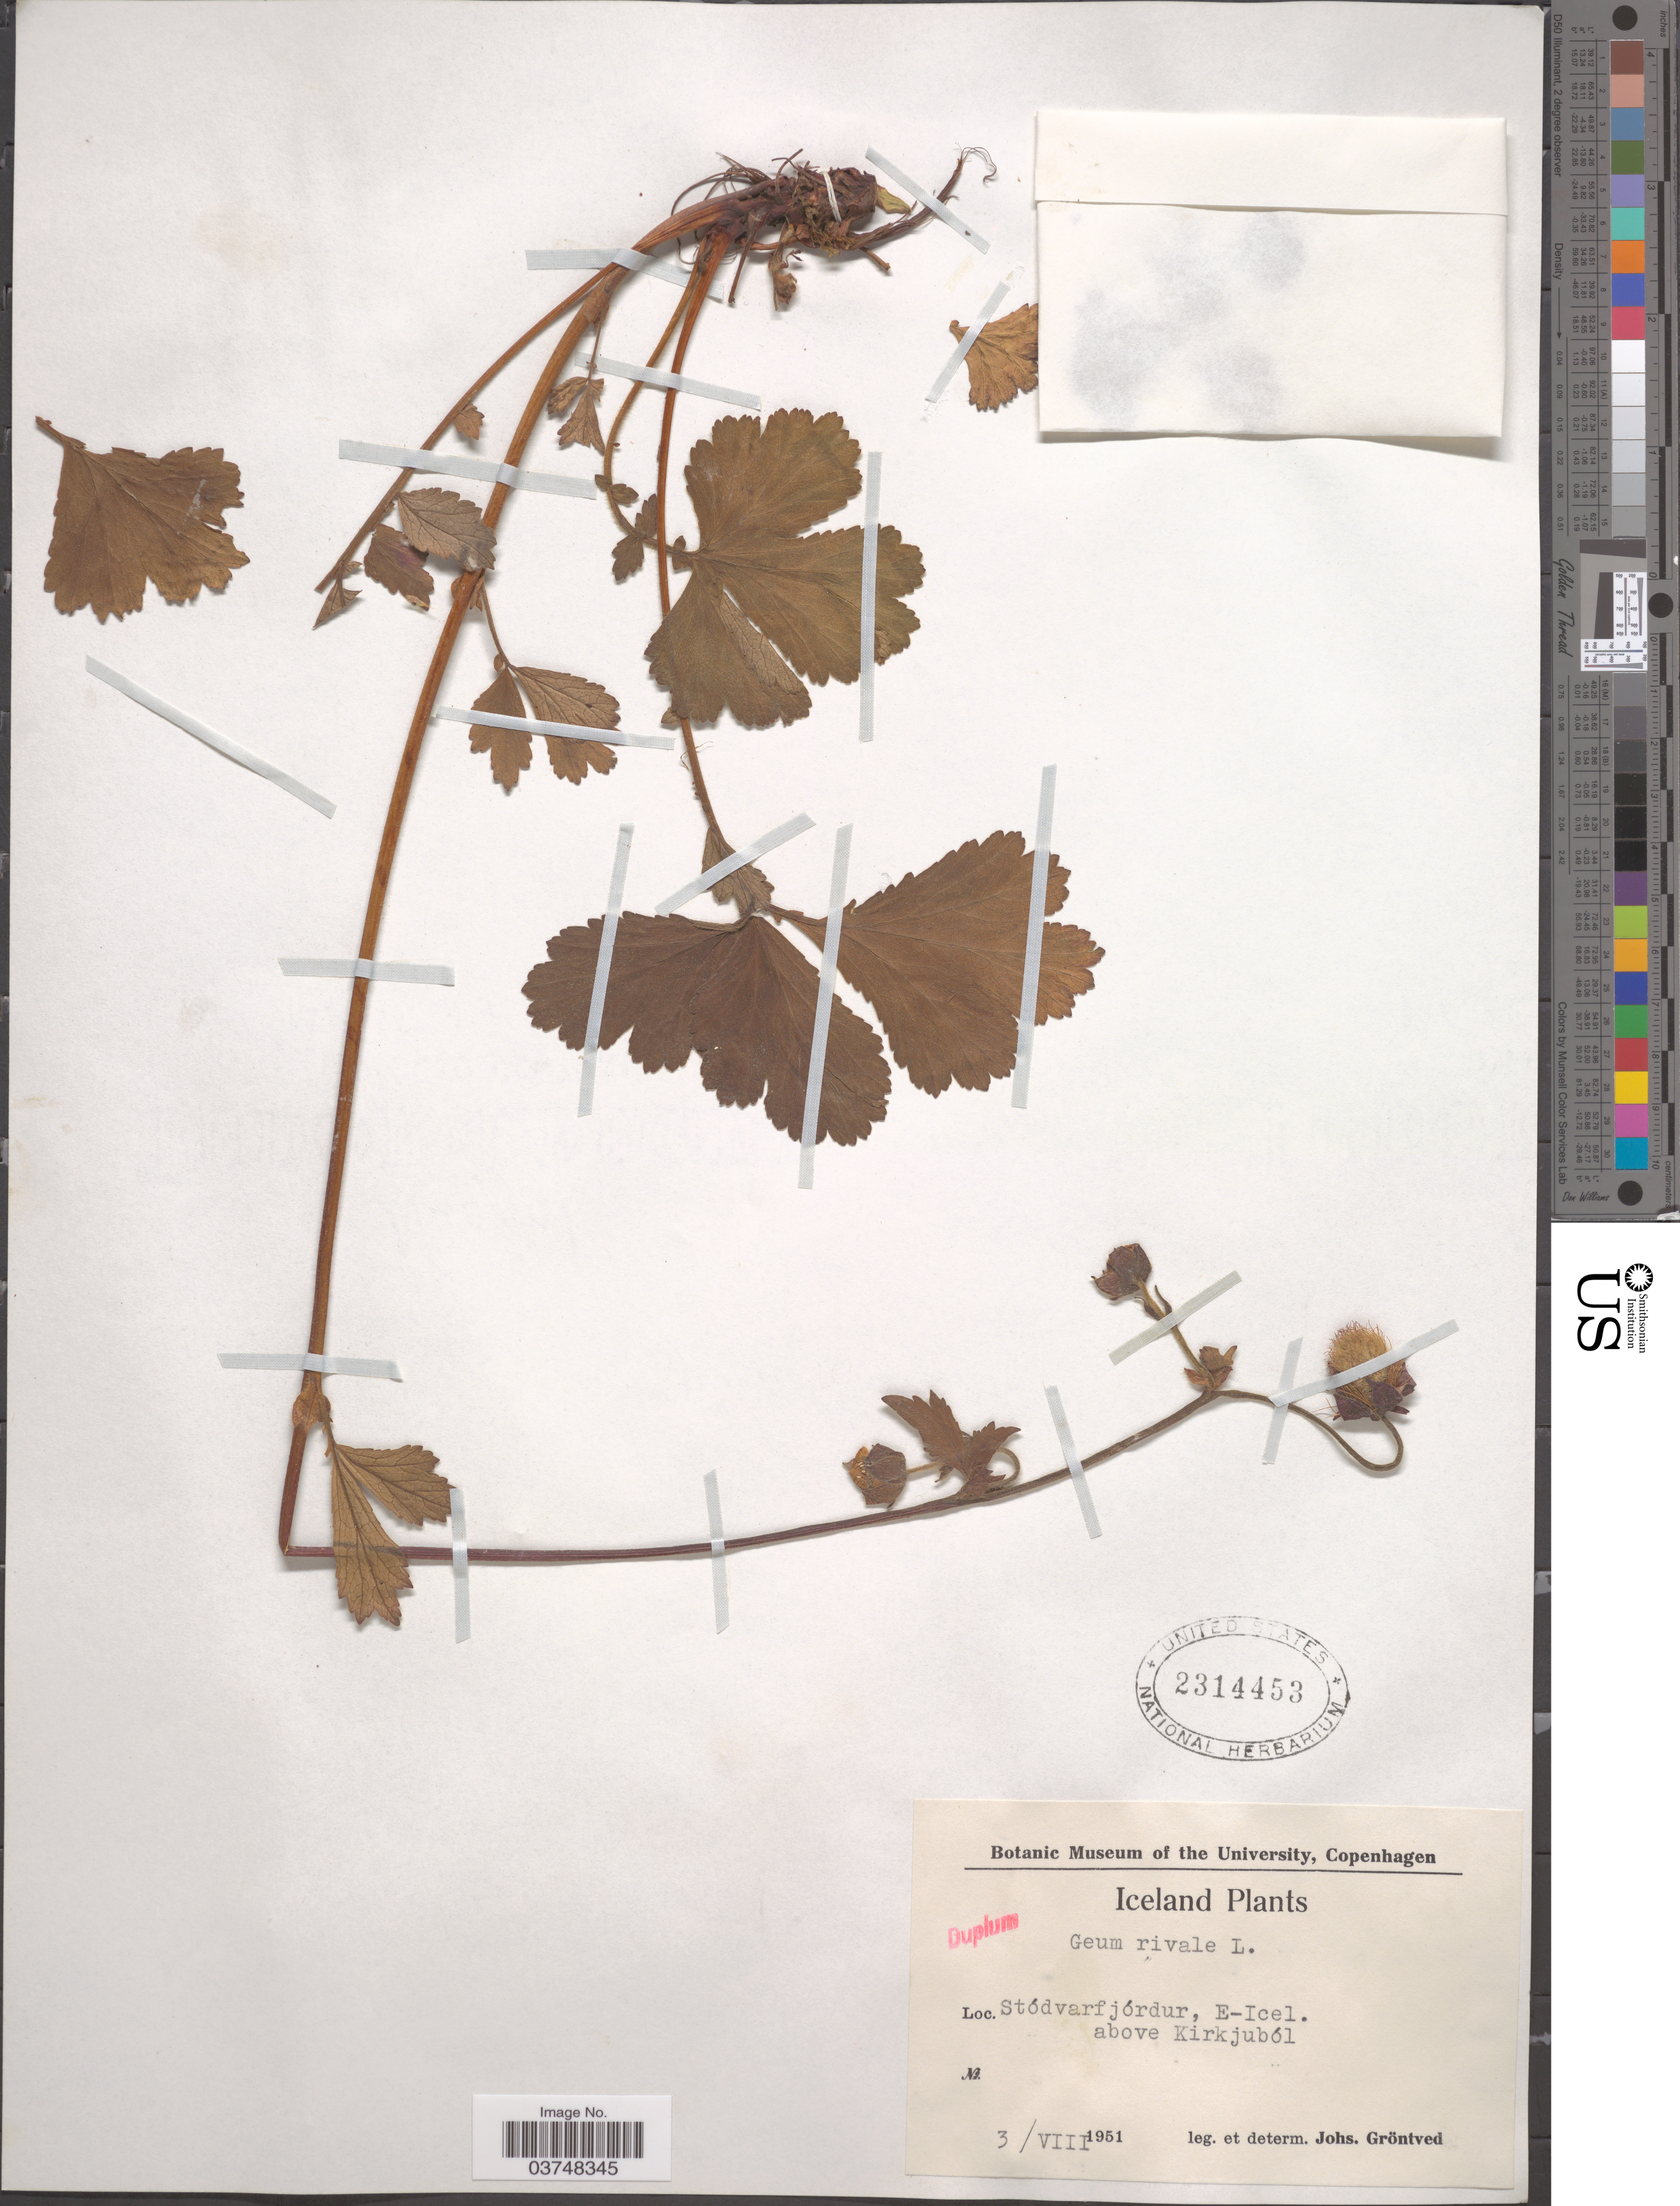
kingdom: Plantae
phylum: Tracheophyta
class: Magnoliopsida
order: Rosales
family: Rosaceae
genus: Geum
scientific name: Geum rivale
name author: L.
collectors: J. Grøntved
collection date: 1951-08-03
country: Iceland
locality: Stódvarfjórdur, E-Icel. above Kirkjuból.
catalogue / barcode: US 2314453